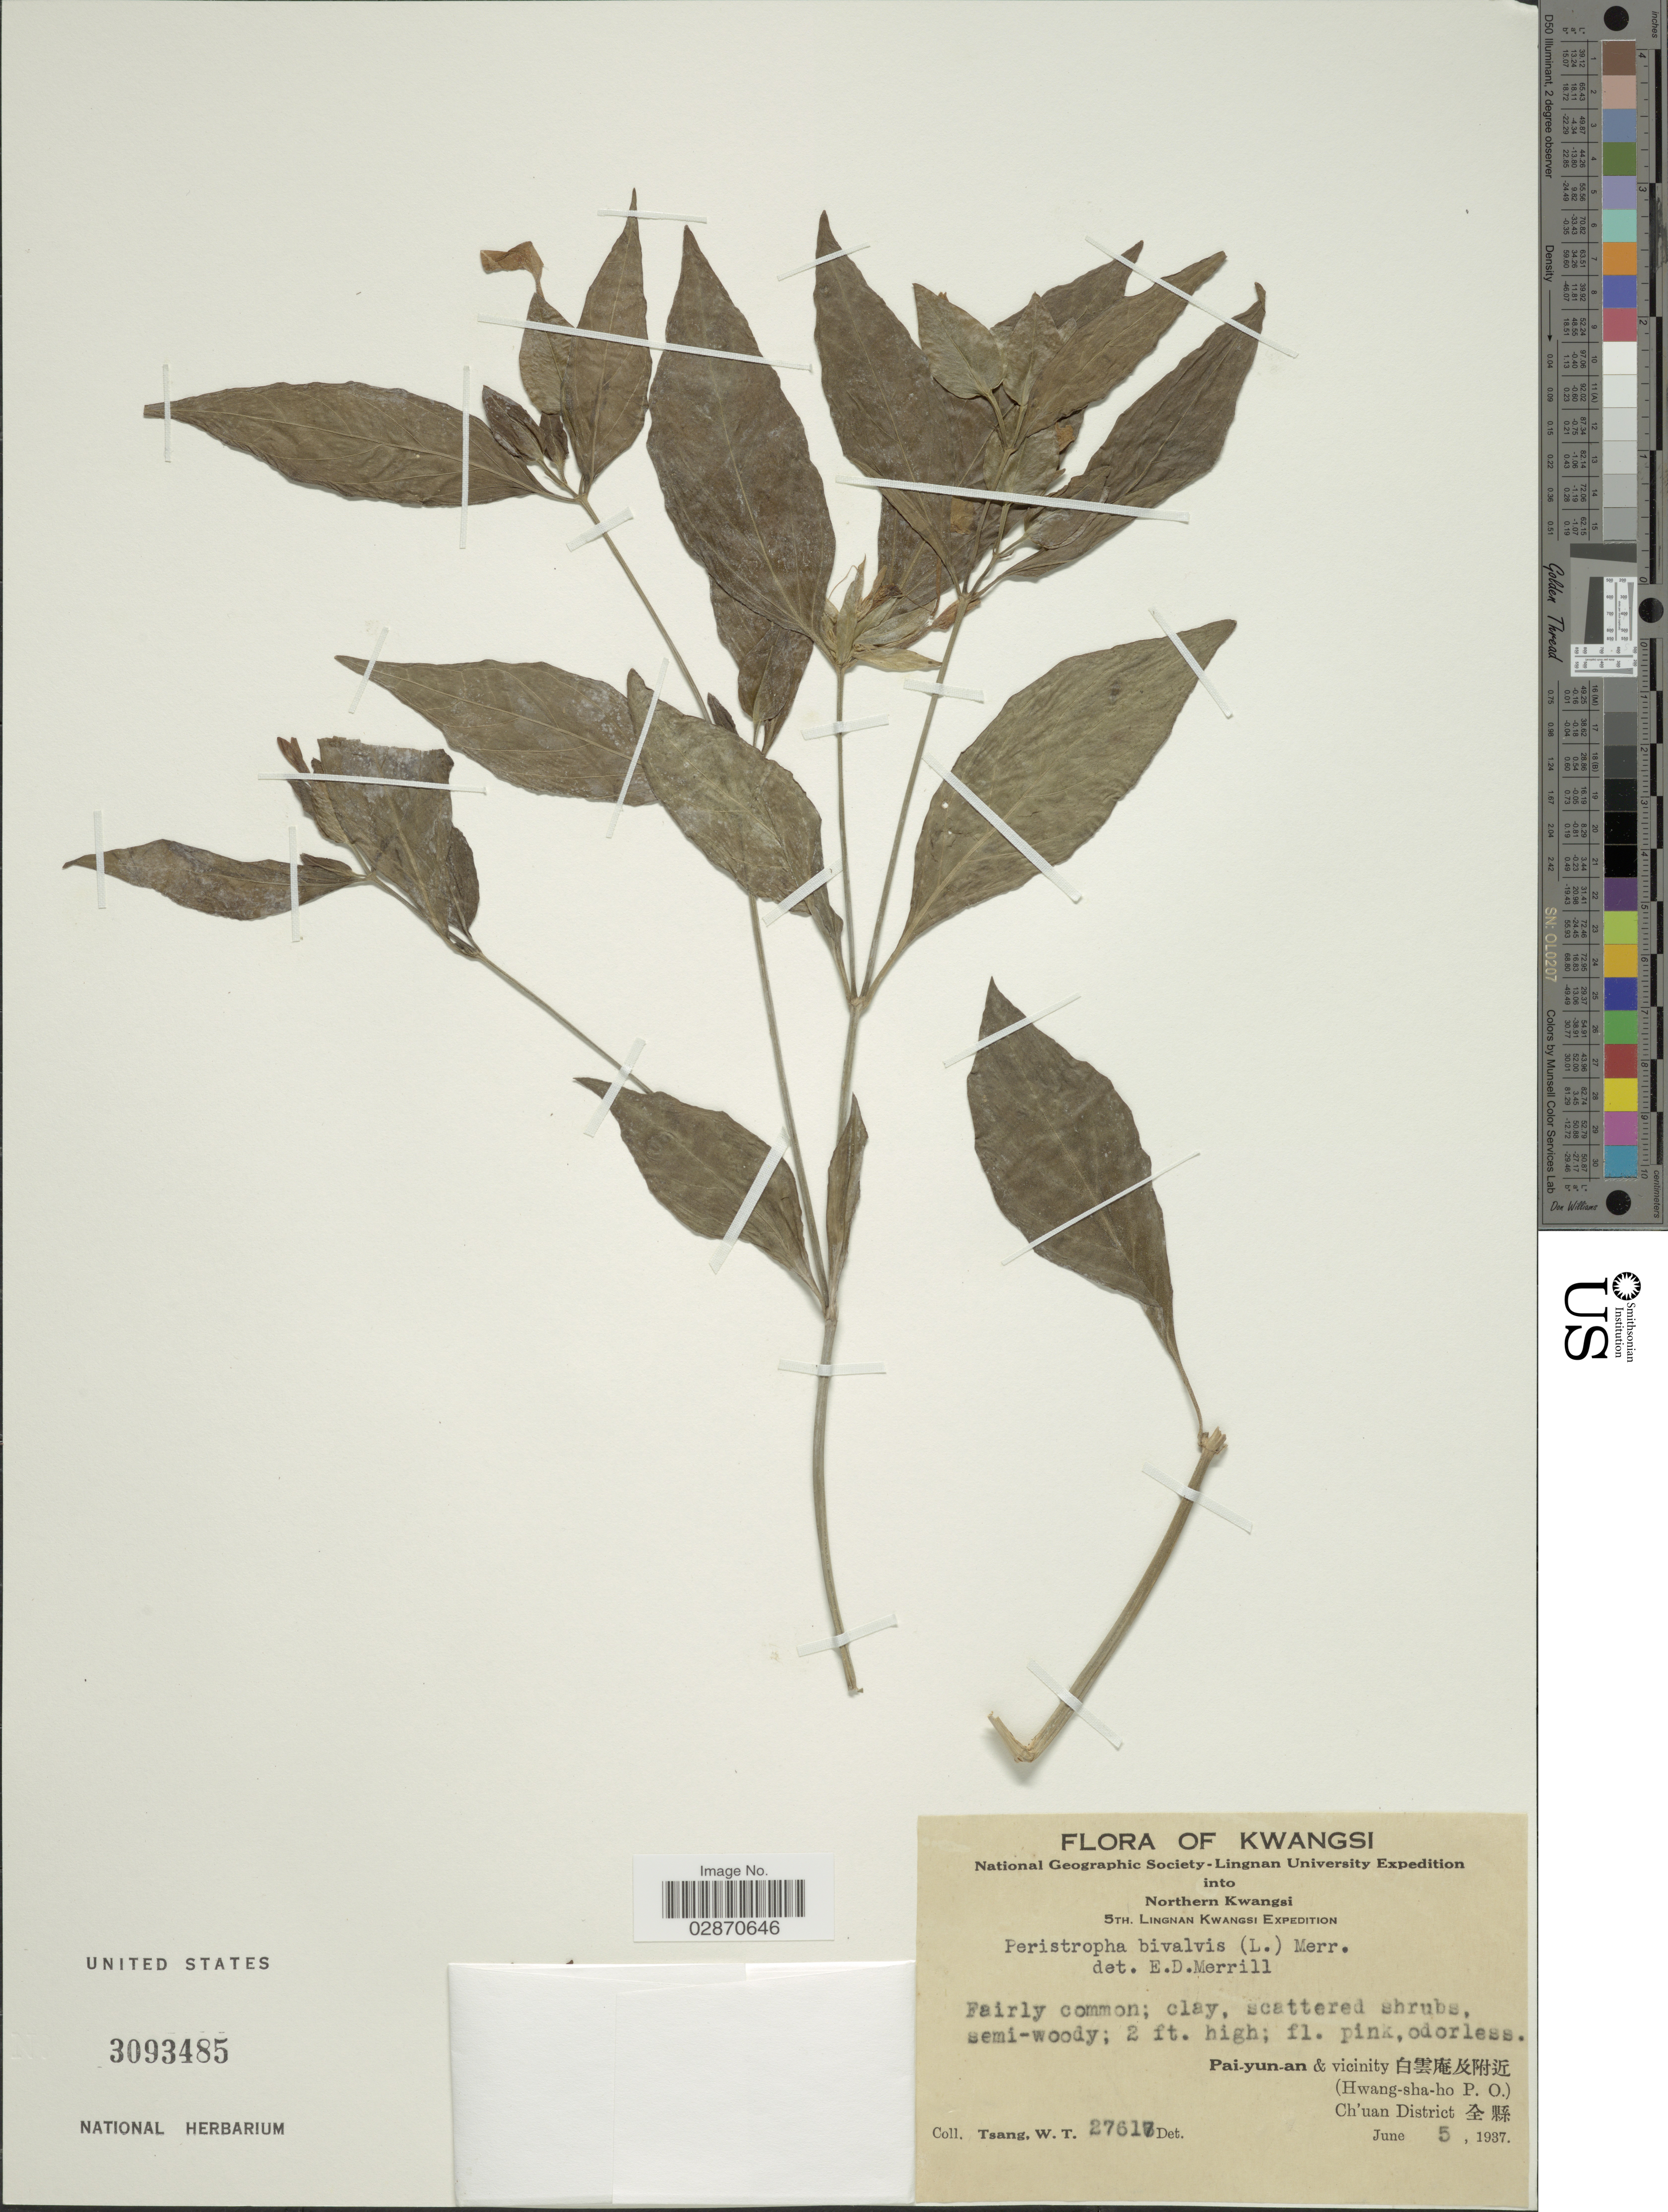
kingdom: Plantae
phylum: Tracheophyta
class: Magnoliopsida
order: Lamiales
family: Acanthaceae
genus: Peristrophe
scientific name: Peristrophe bivalvis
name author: (L.) Merr.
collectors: W. T. Tsang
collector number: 27617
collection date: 1937-06-05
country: China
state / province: Guangxi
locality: Kwangsi. Northern Kwangsi. Pai-yun-an & vicinity (Hwang-sha-ho P.O.) Ch'uan District.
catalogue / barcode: US 3093485